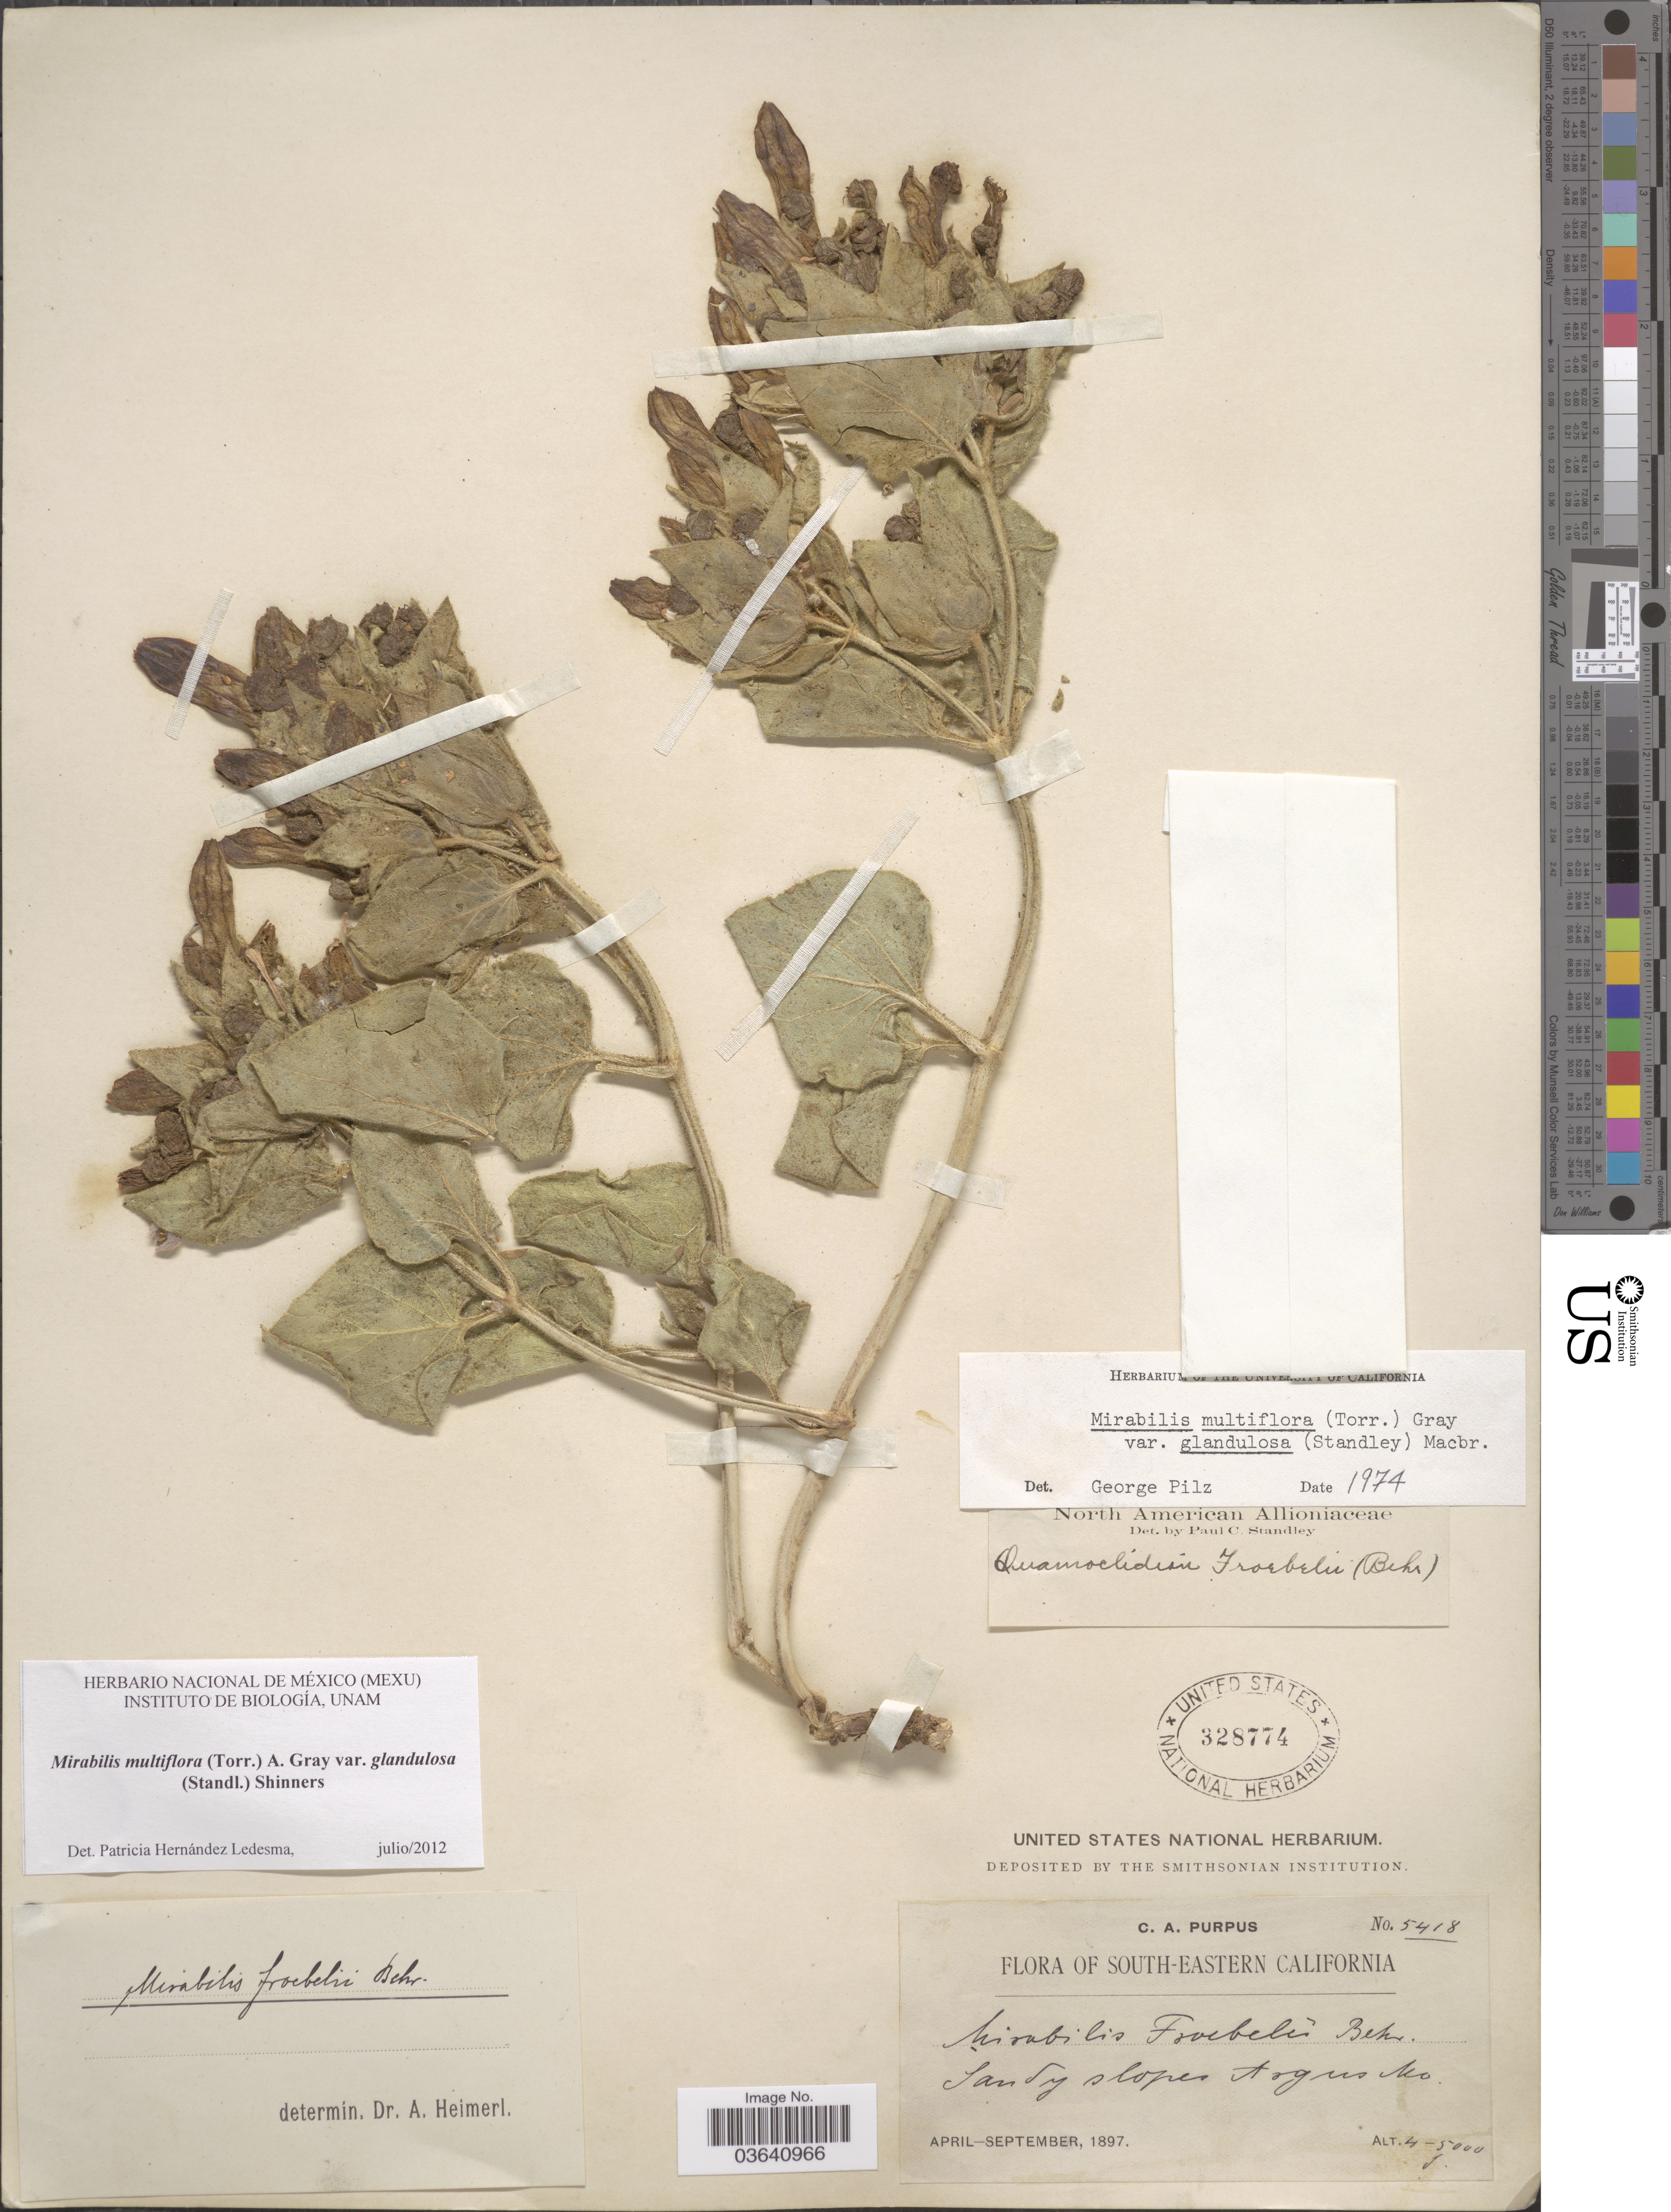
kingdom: Plantae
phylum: Tracheophyta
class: Magnoliopsida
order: Caryophyllales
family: Nyctaginaceae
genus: Mirabilis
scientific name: Mirabilis multiflora var. glandulosa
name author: (Standl.) J.F. Macbr.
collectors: C. A. Purpus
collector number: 5418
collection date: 1897-04/1897-09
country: United States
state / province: California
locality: South-eastern California. Argus Mo.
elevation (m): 1219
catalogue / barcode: US 328774